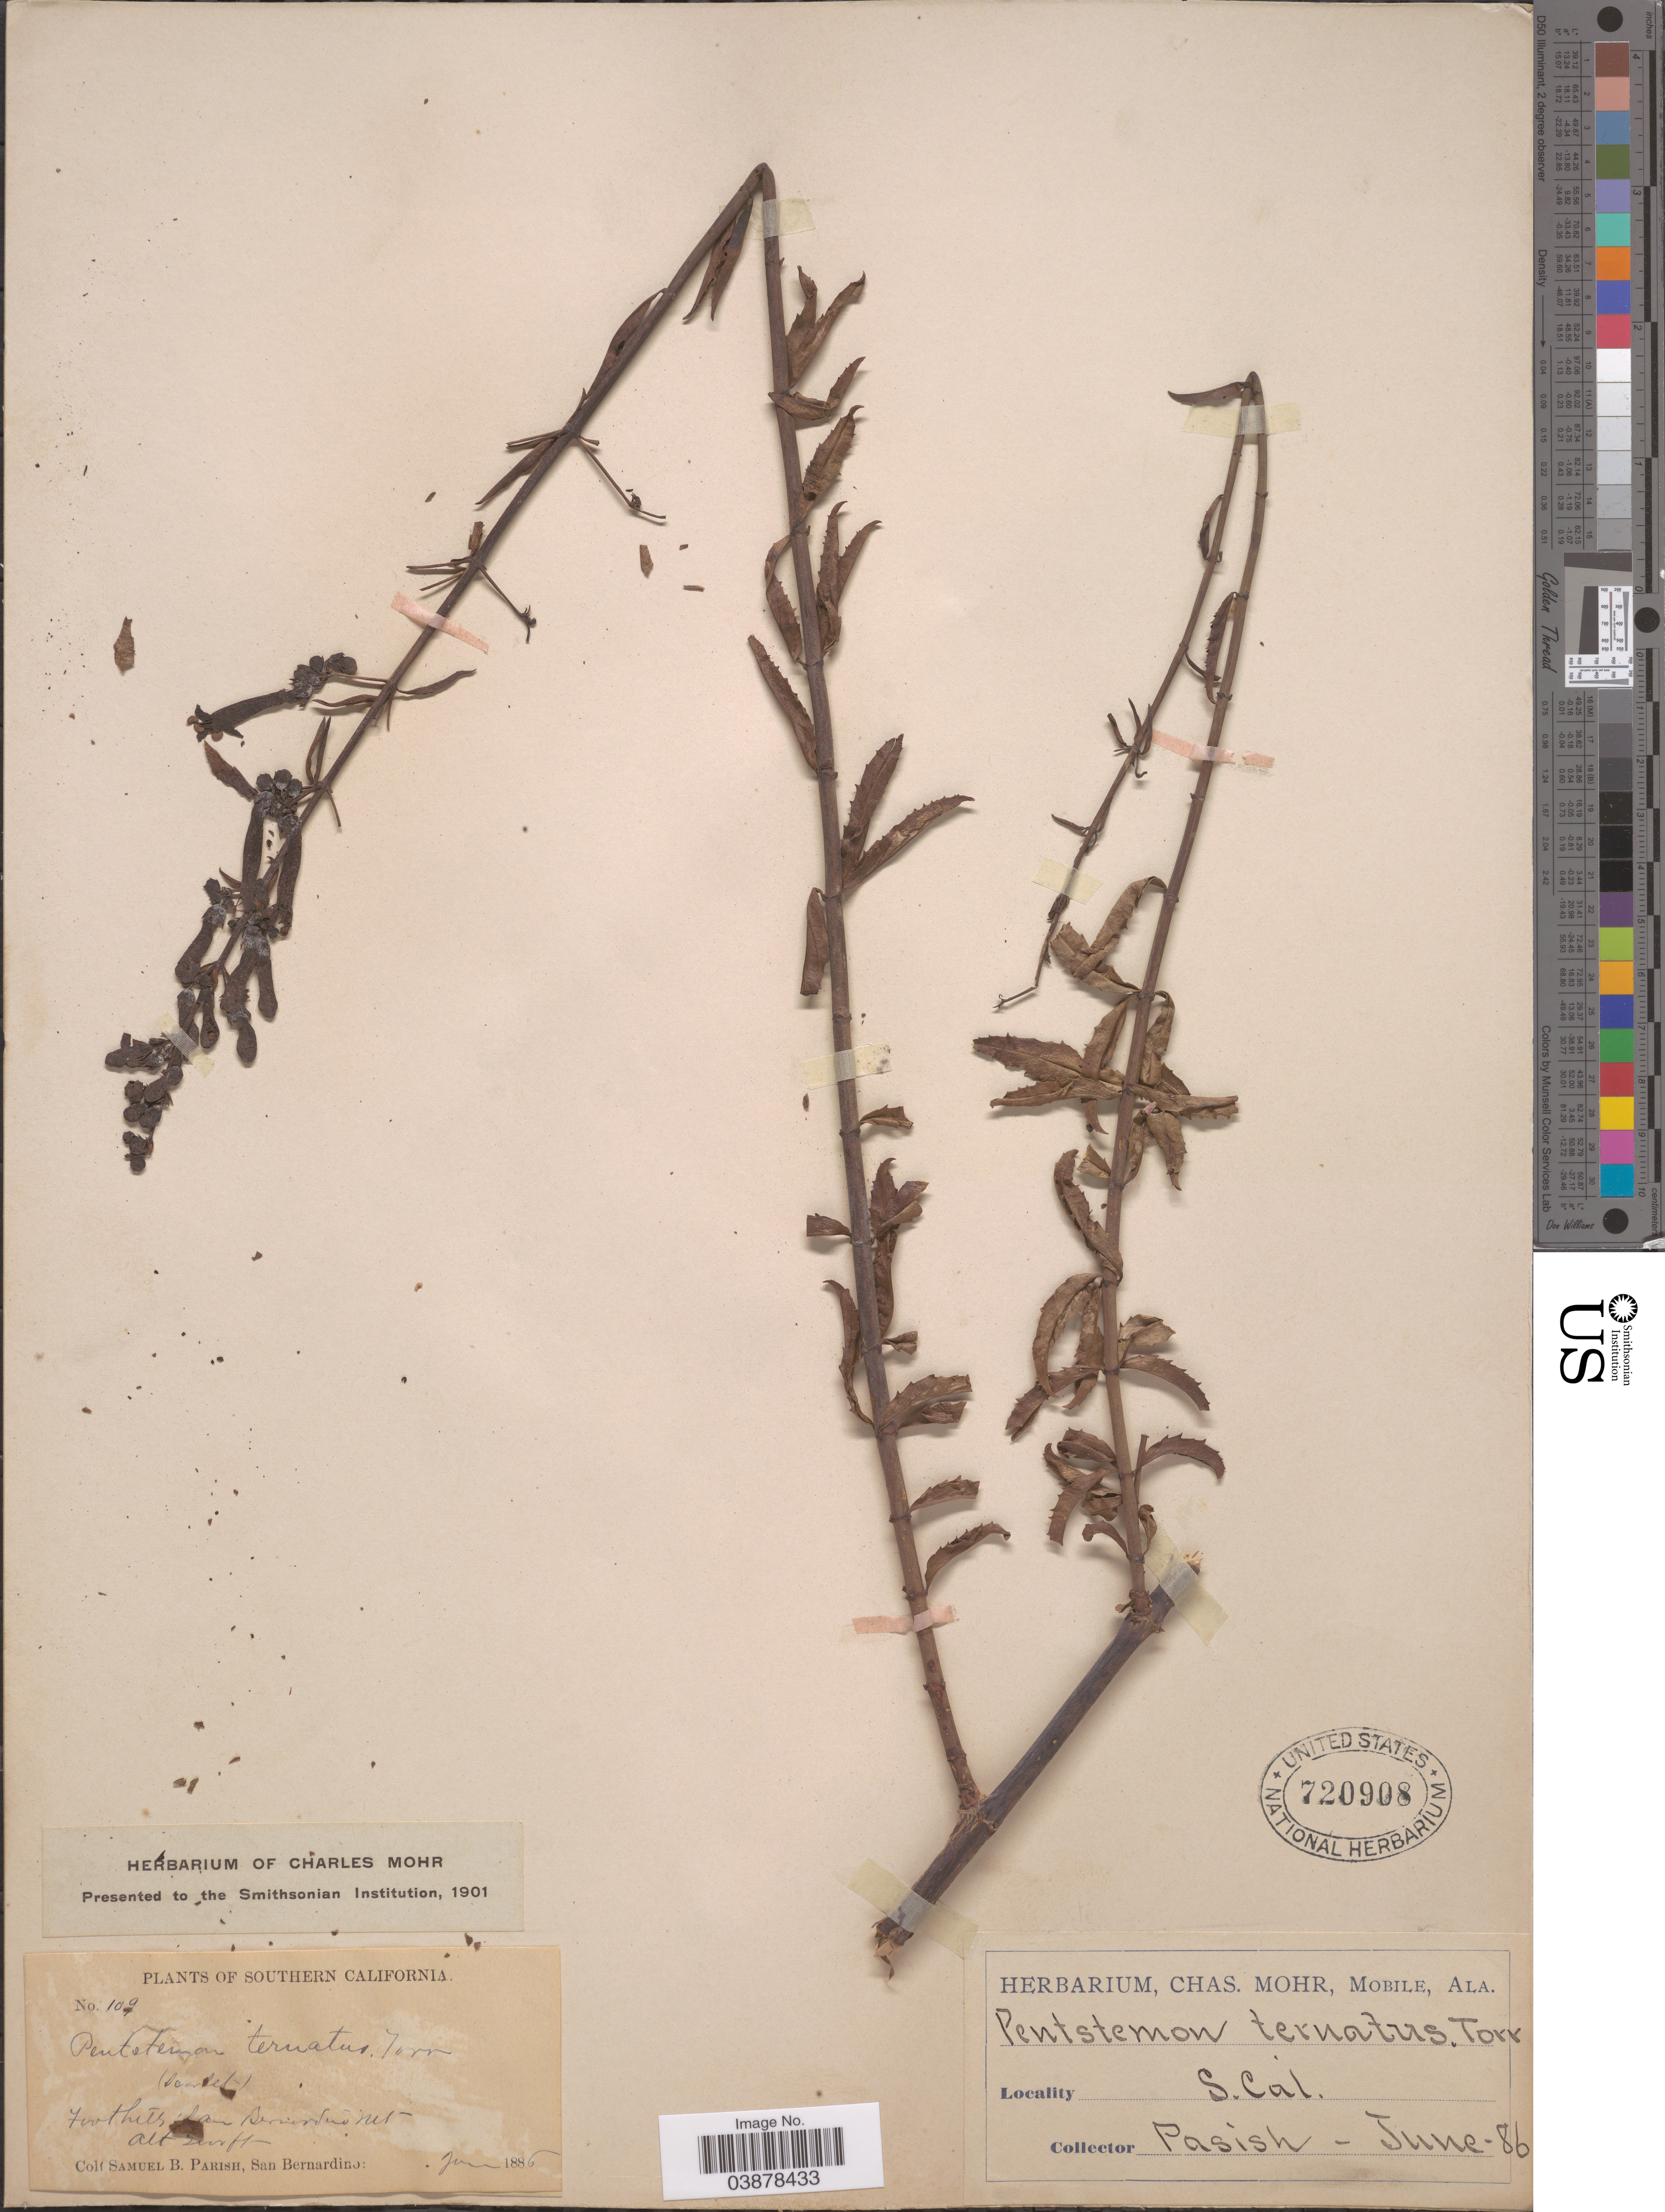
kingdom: Plantae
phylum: Tracheophyta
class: Magnoliopsida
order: Lamiales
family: Plantaginaceae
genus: Penstemon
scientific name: Penstemon ternatus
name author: Torr. ex A. Gray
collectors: S. B. Parish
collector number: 109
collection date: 1886-06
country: United States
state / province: California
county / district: San Bernardino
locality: Southern California. Foothills San Bernardino Mt.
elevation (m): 610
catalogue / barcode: US 720908